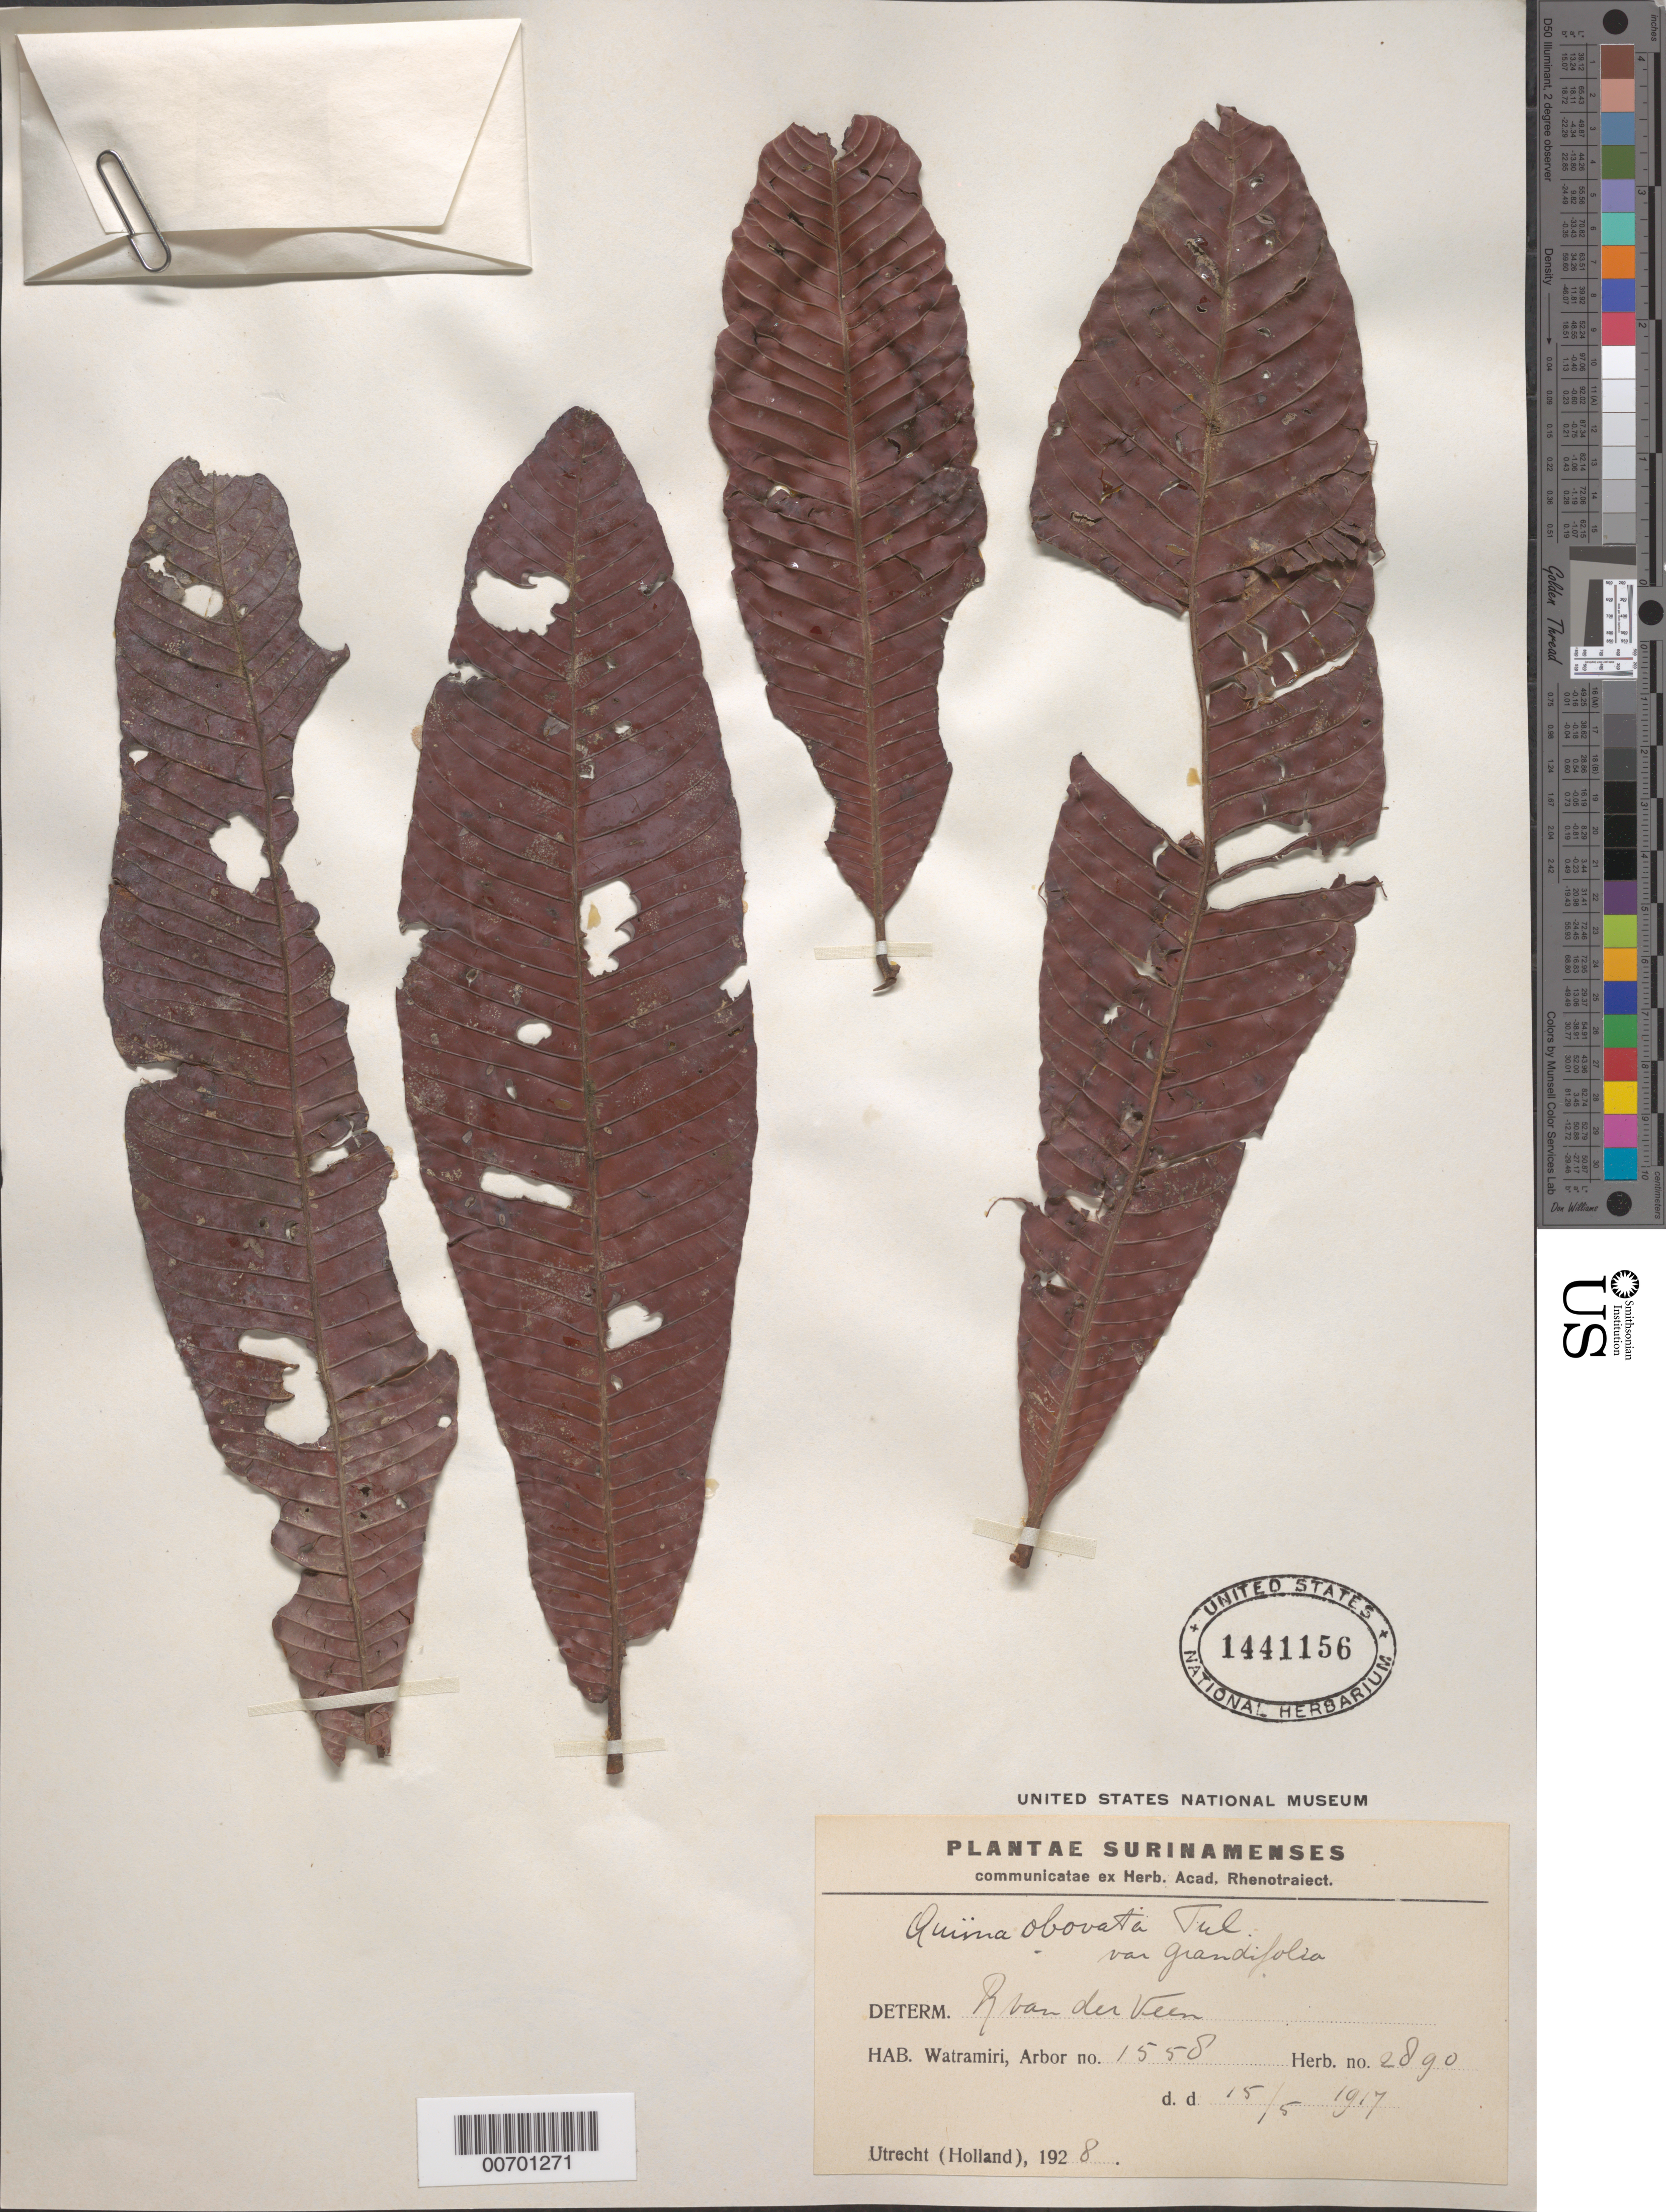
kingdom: Plantae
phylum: Tracheophyta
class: Magnoliopsida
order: Malpighiales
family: Quiinaceae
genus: Quiina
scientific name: Quiina obovata var. grandifolia, ined.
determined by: van der Veen, --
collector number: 2890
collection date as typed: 15-May-17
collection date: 1917-05-15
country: Suriname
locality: Watramiri, Forest Reserve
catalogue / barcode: US 1441156